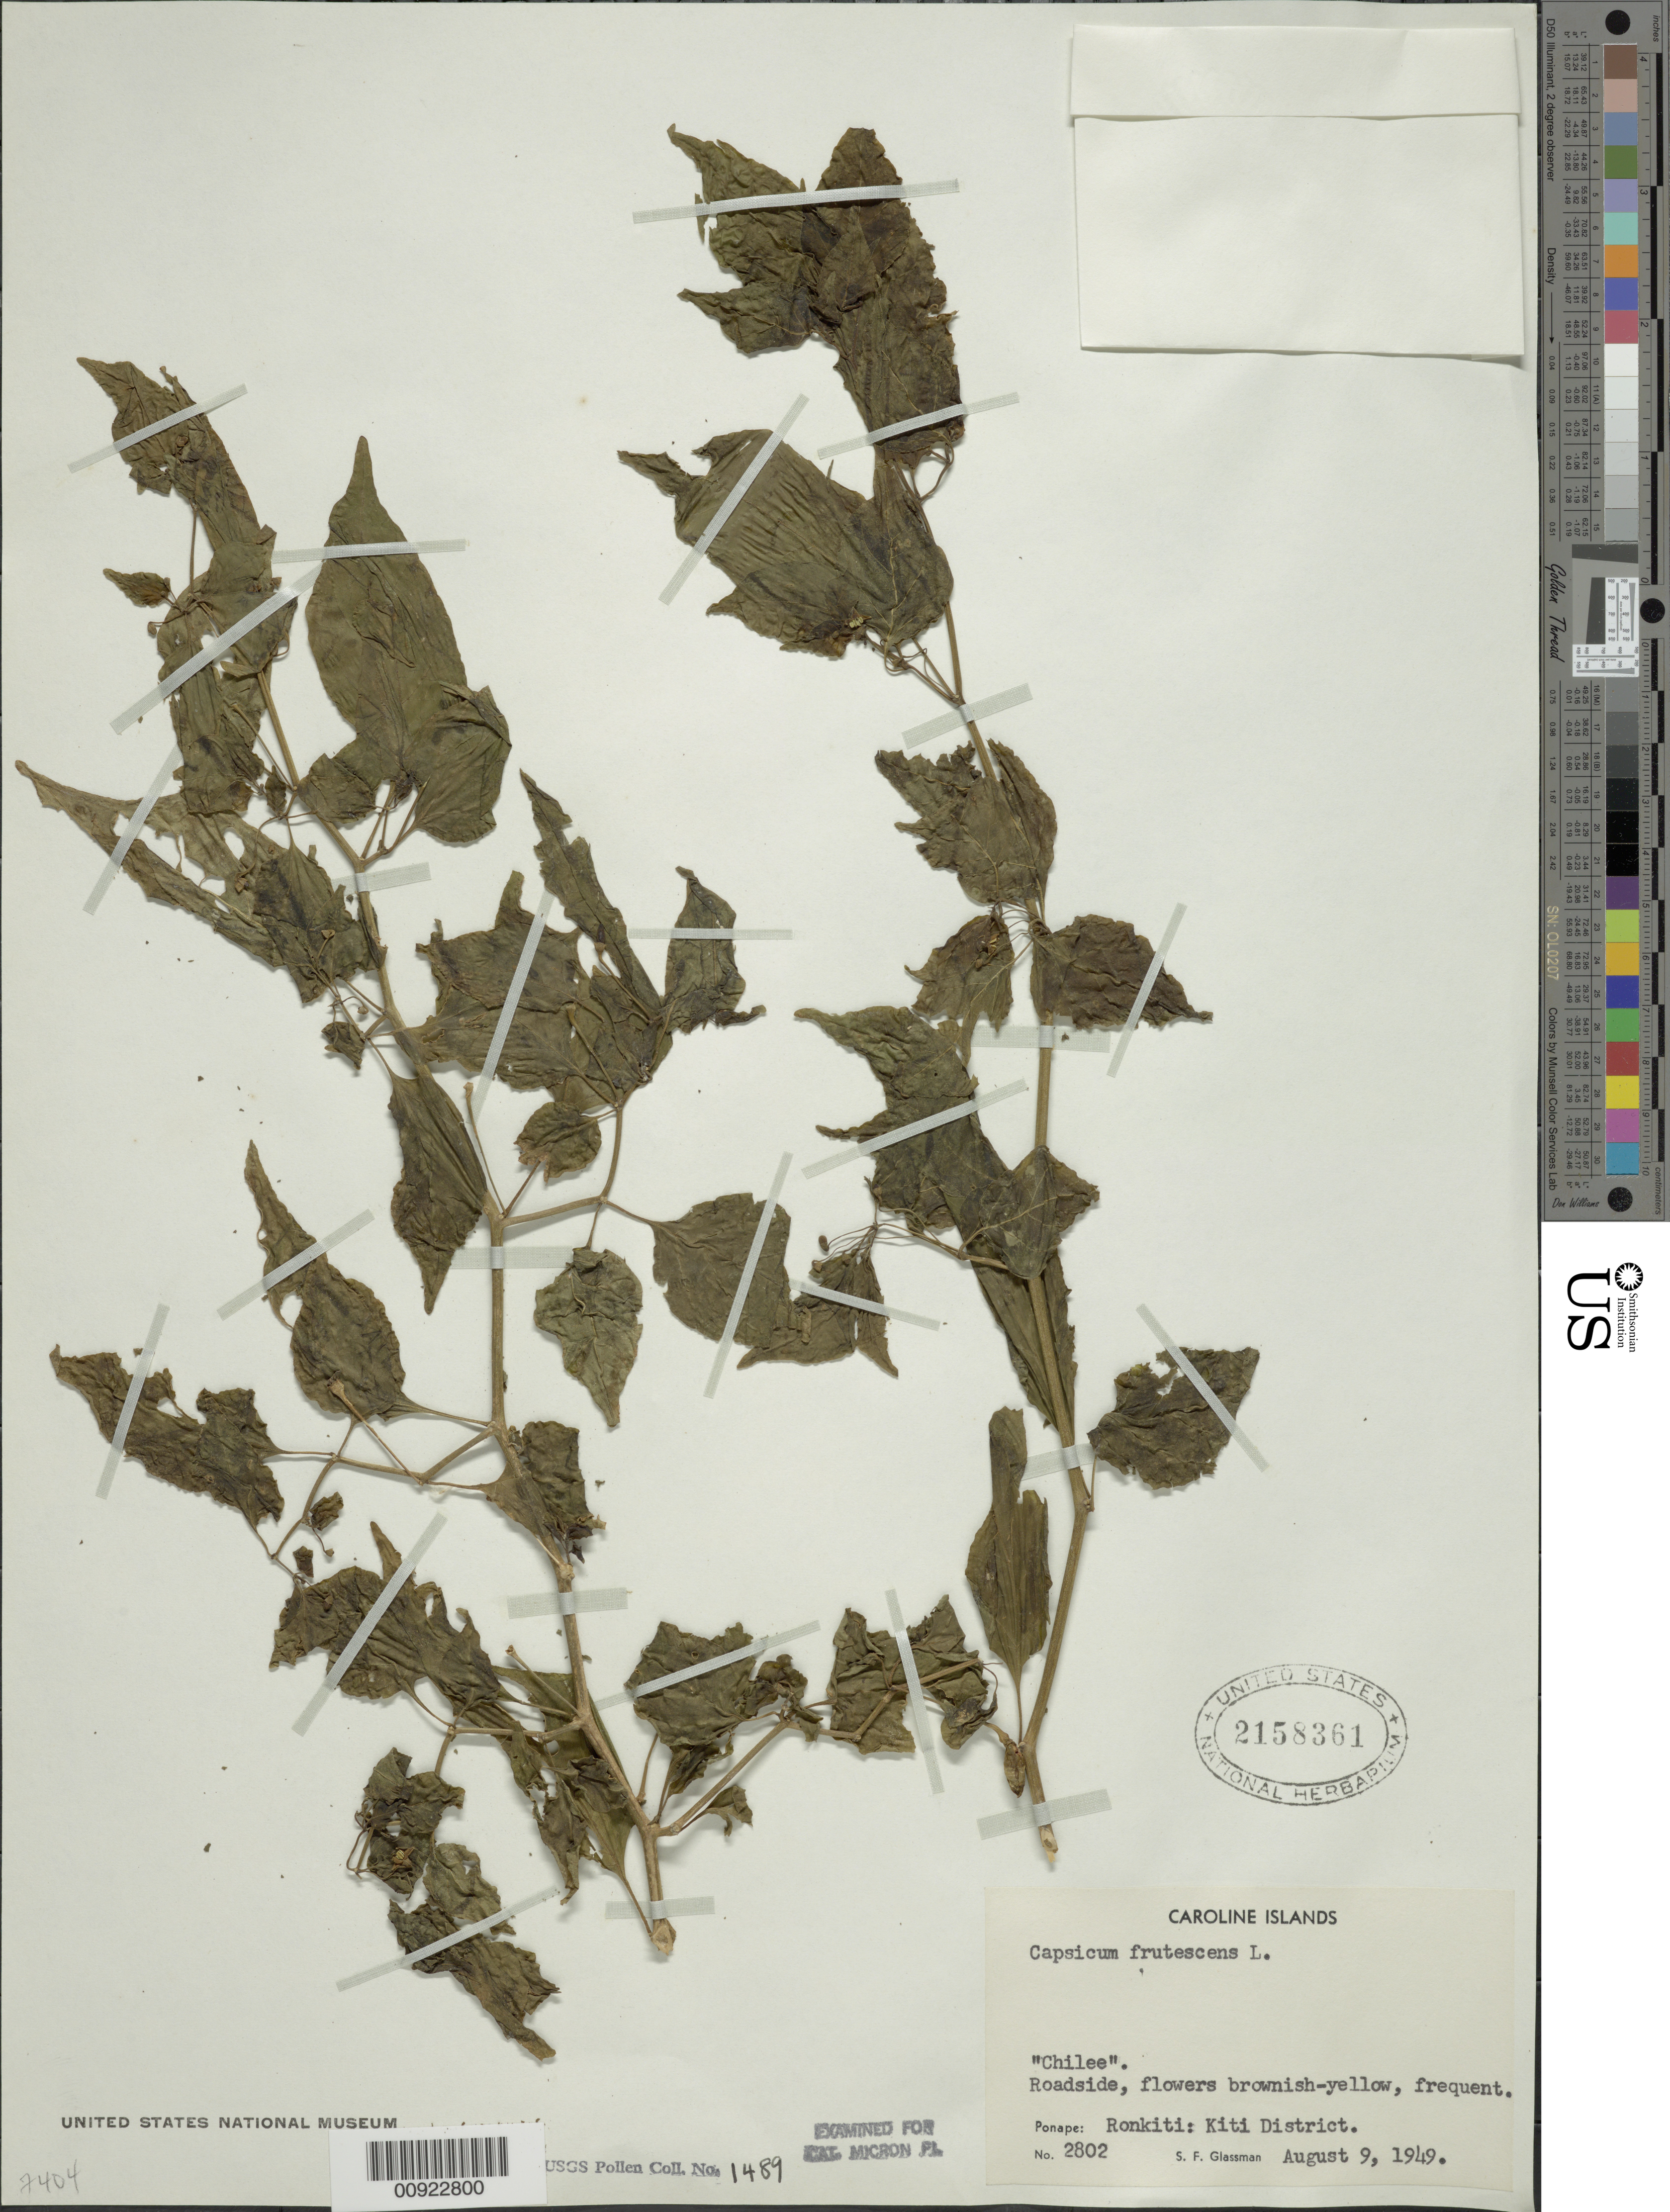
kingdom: Plantae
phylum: Tracheophyta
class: Magnoliopsida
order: Solanales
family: Solanaceae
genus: Capsicum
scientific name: Capsicum frutescens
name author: L.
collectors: S. F. Glassman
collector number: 2802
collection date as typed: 09 Aug 1949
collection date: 1949-08-09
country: Micronesia, Federated States of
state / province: Pohnpei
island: Pohnpei [Ponape]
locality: Ronkiti: Kiti District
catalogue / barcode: US 2158361